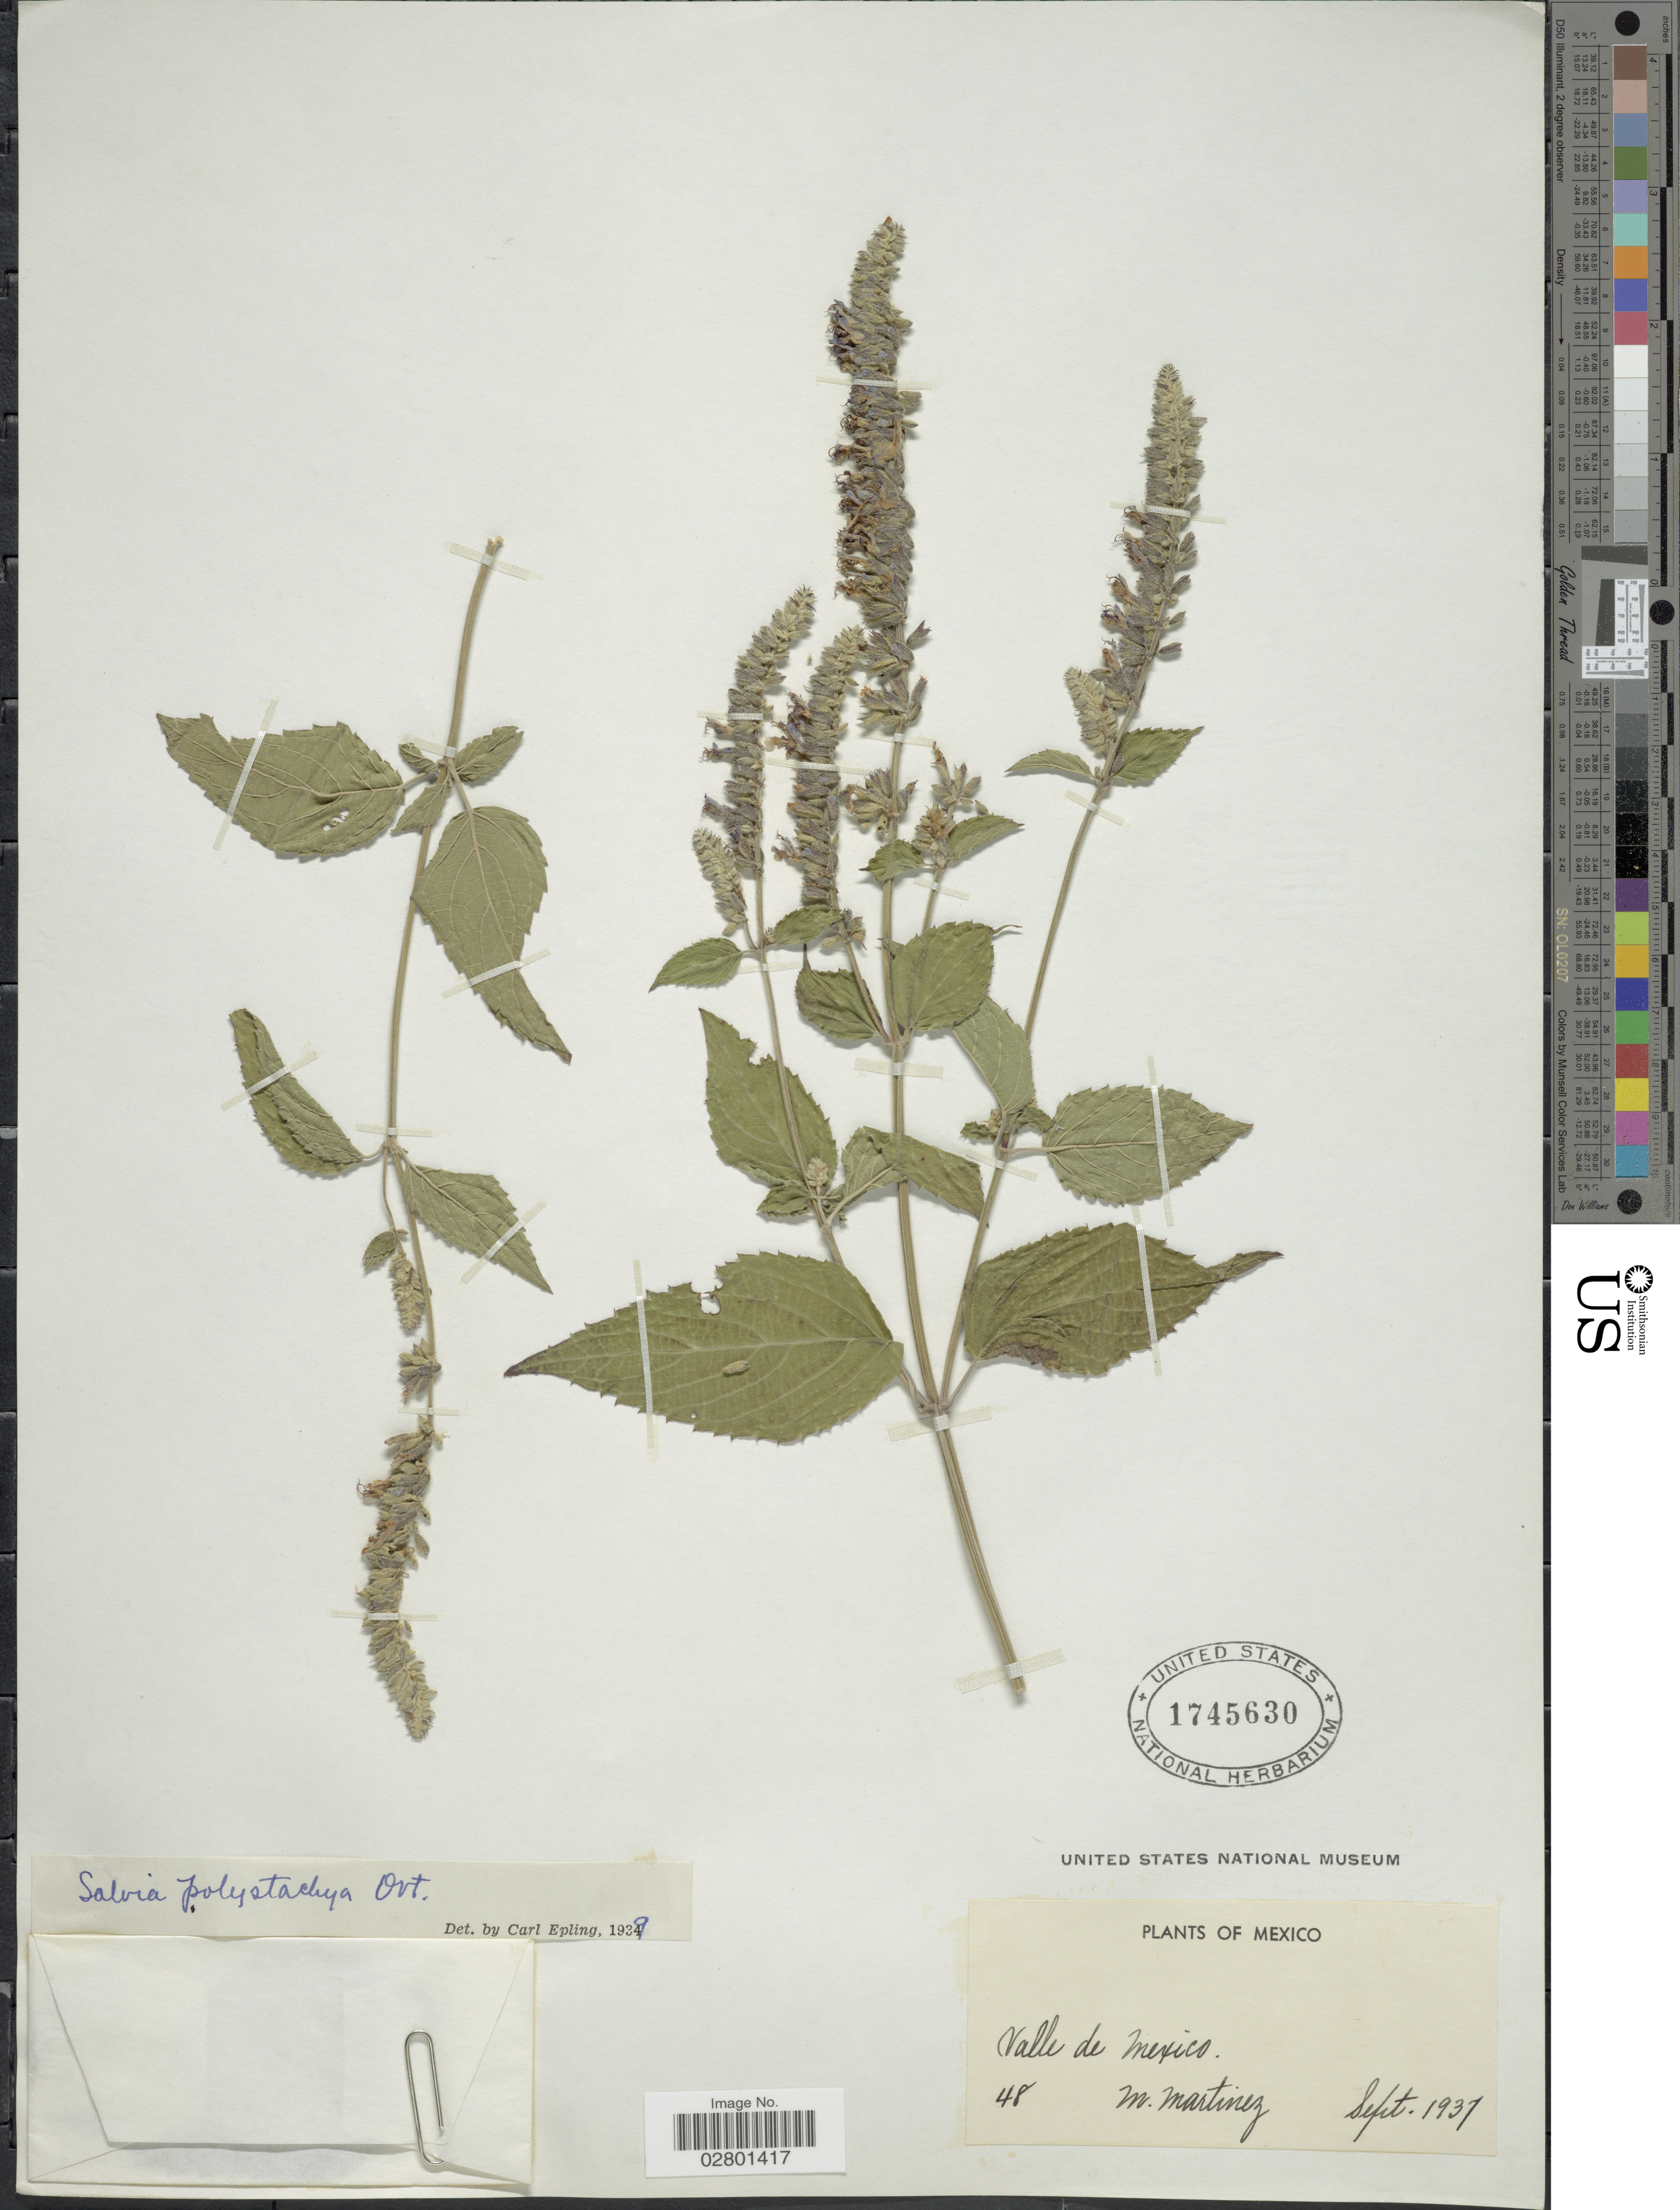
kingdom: Plantae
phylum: Tracheophyta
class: Magnoliopsida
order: Lamiales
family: Lamiaceae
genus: Salvia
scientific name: Salvia polystachya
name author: Cav.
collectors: M. Martinez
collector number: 48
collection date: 1937-09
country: Mexico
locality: Valle de Mexico.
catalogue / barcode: US 1745630